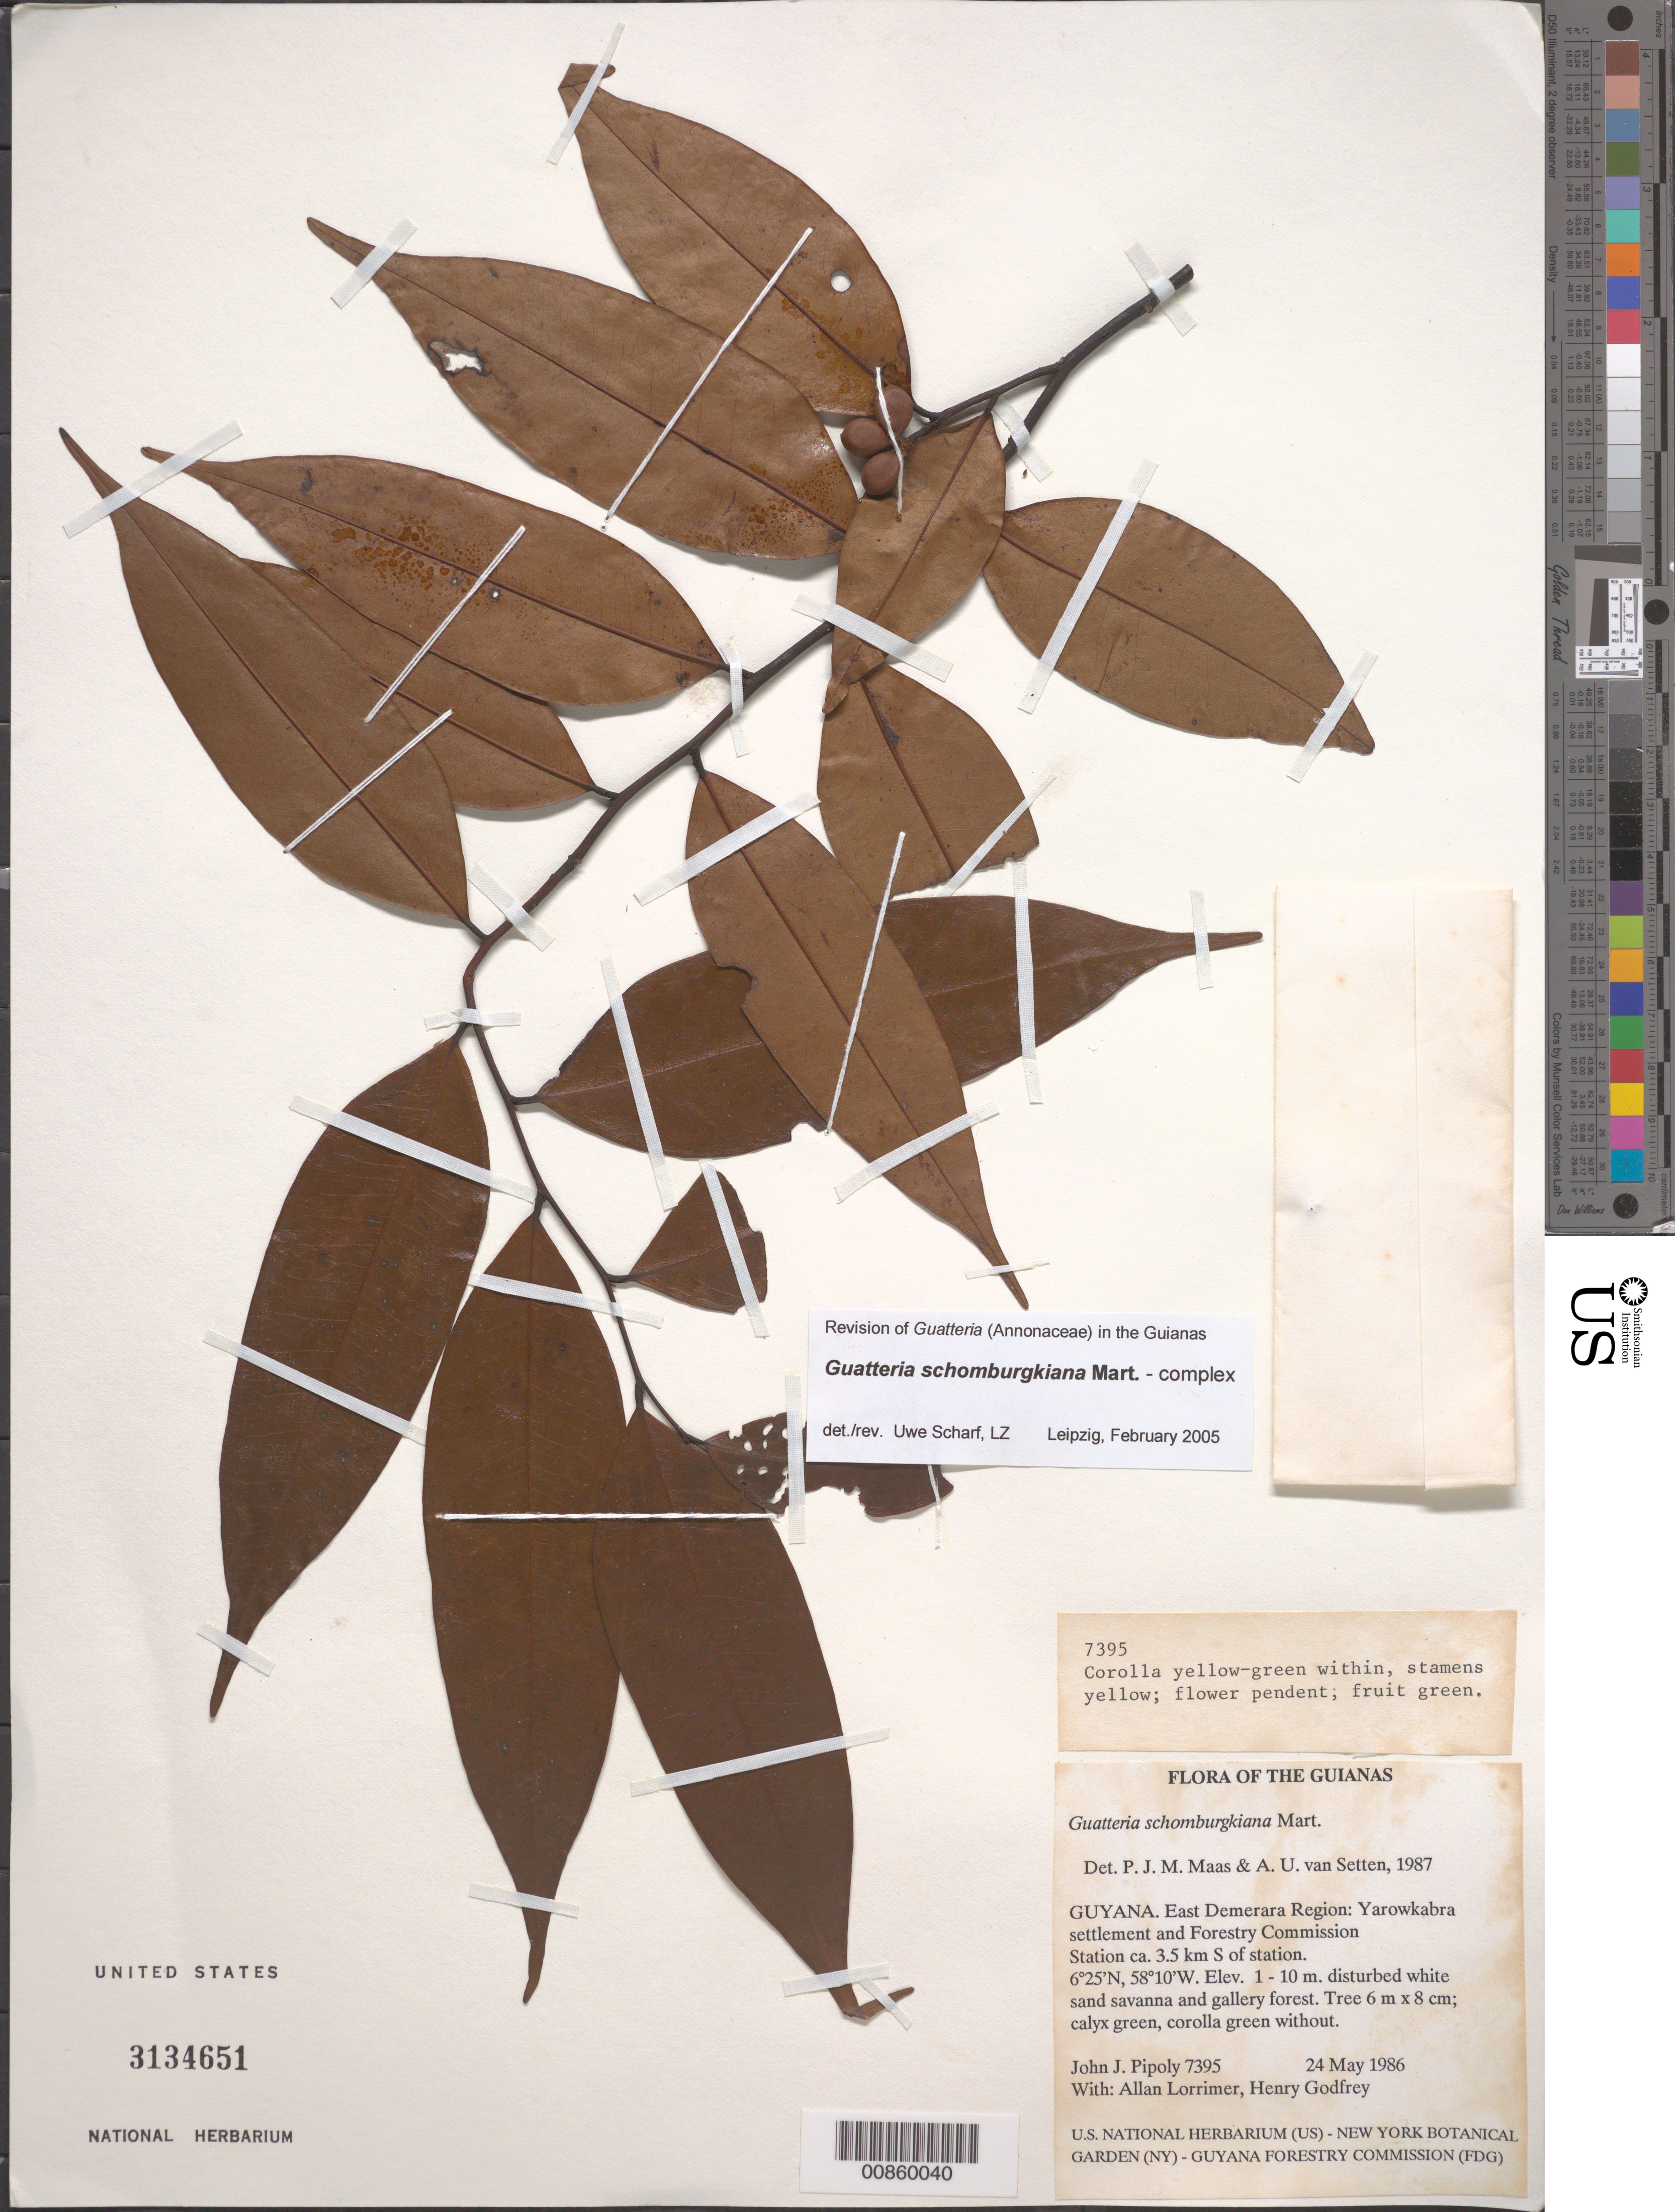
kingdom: Plantae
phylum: Tracheophyta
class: Magnoliopsida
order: Magnoliales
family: Annonaceae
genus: Guatteria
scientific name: Guatteria schomburgkiana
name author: Mart.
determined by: Scharf, U.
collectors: J. J. Pipoly, A. Lorrimer & H. Godfrey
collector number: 7395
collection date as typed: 24 May 1986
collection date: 1986-05-24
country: Guyana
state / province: Demerara-Mahaica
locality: Yarowkabra settlement and Forestry Commission Station ca. 3.5 km S of station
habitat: Disturbed white sand savanna and gallery forest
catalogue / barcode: US 3134651